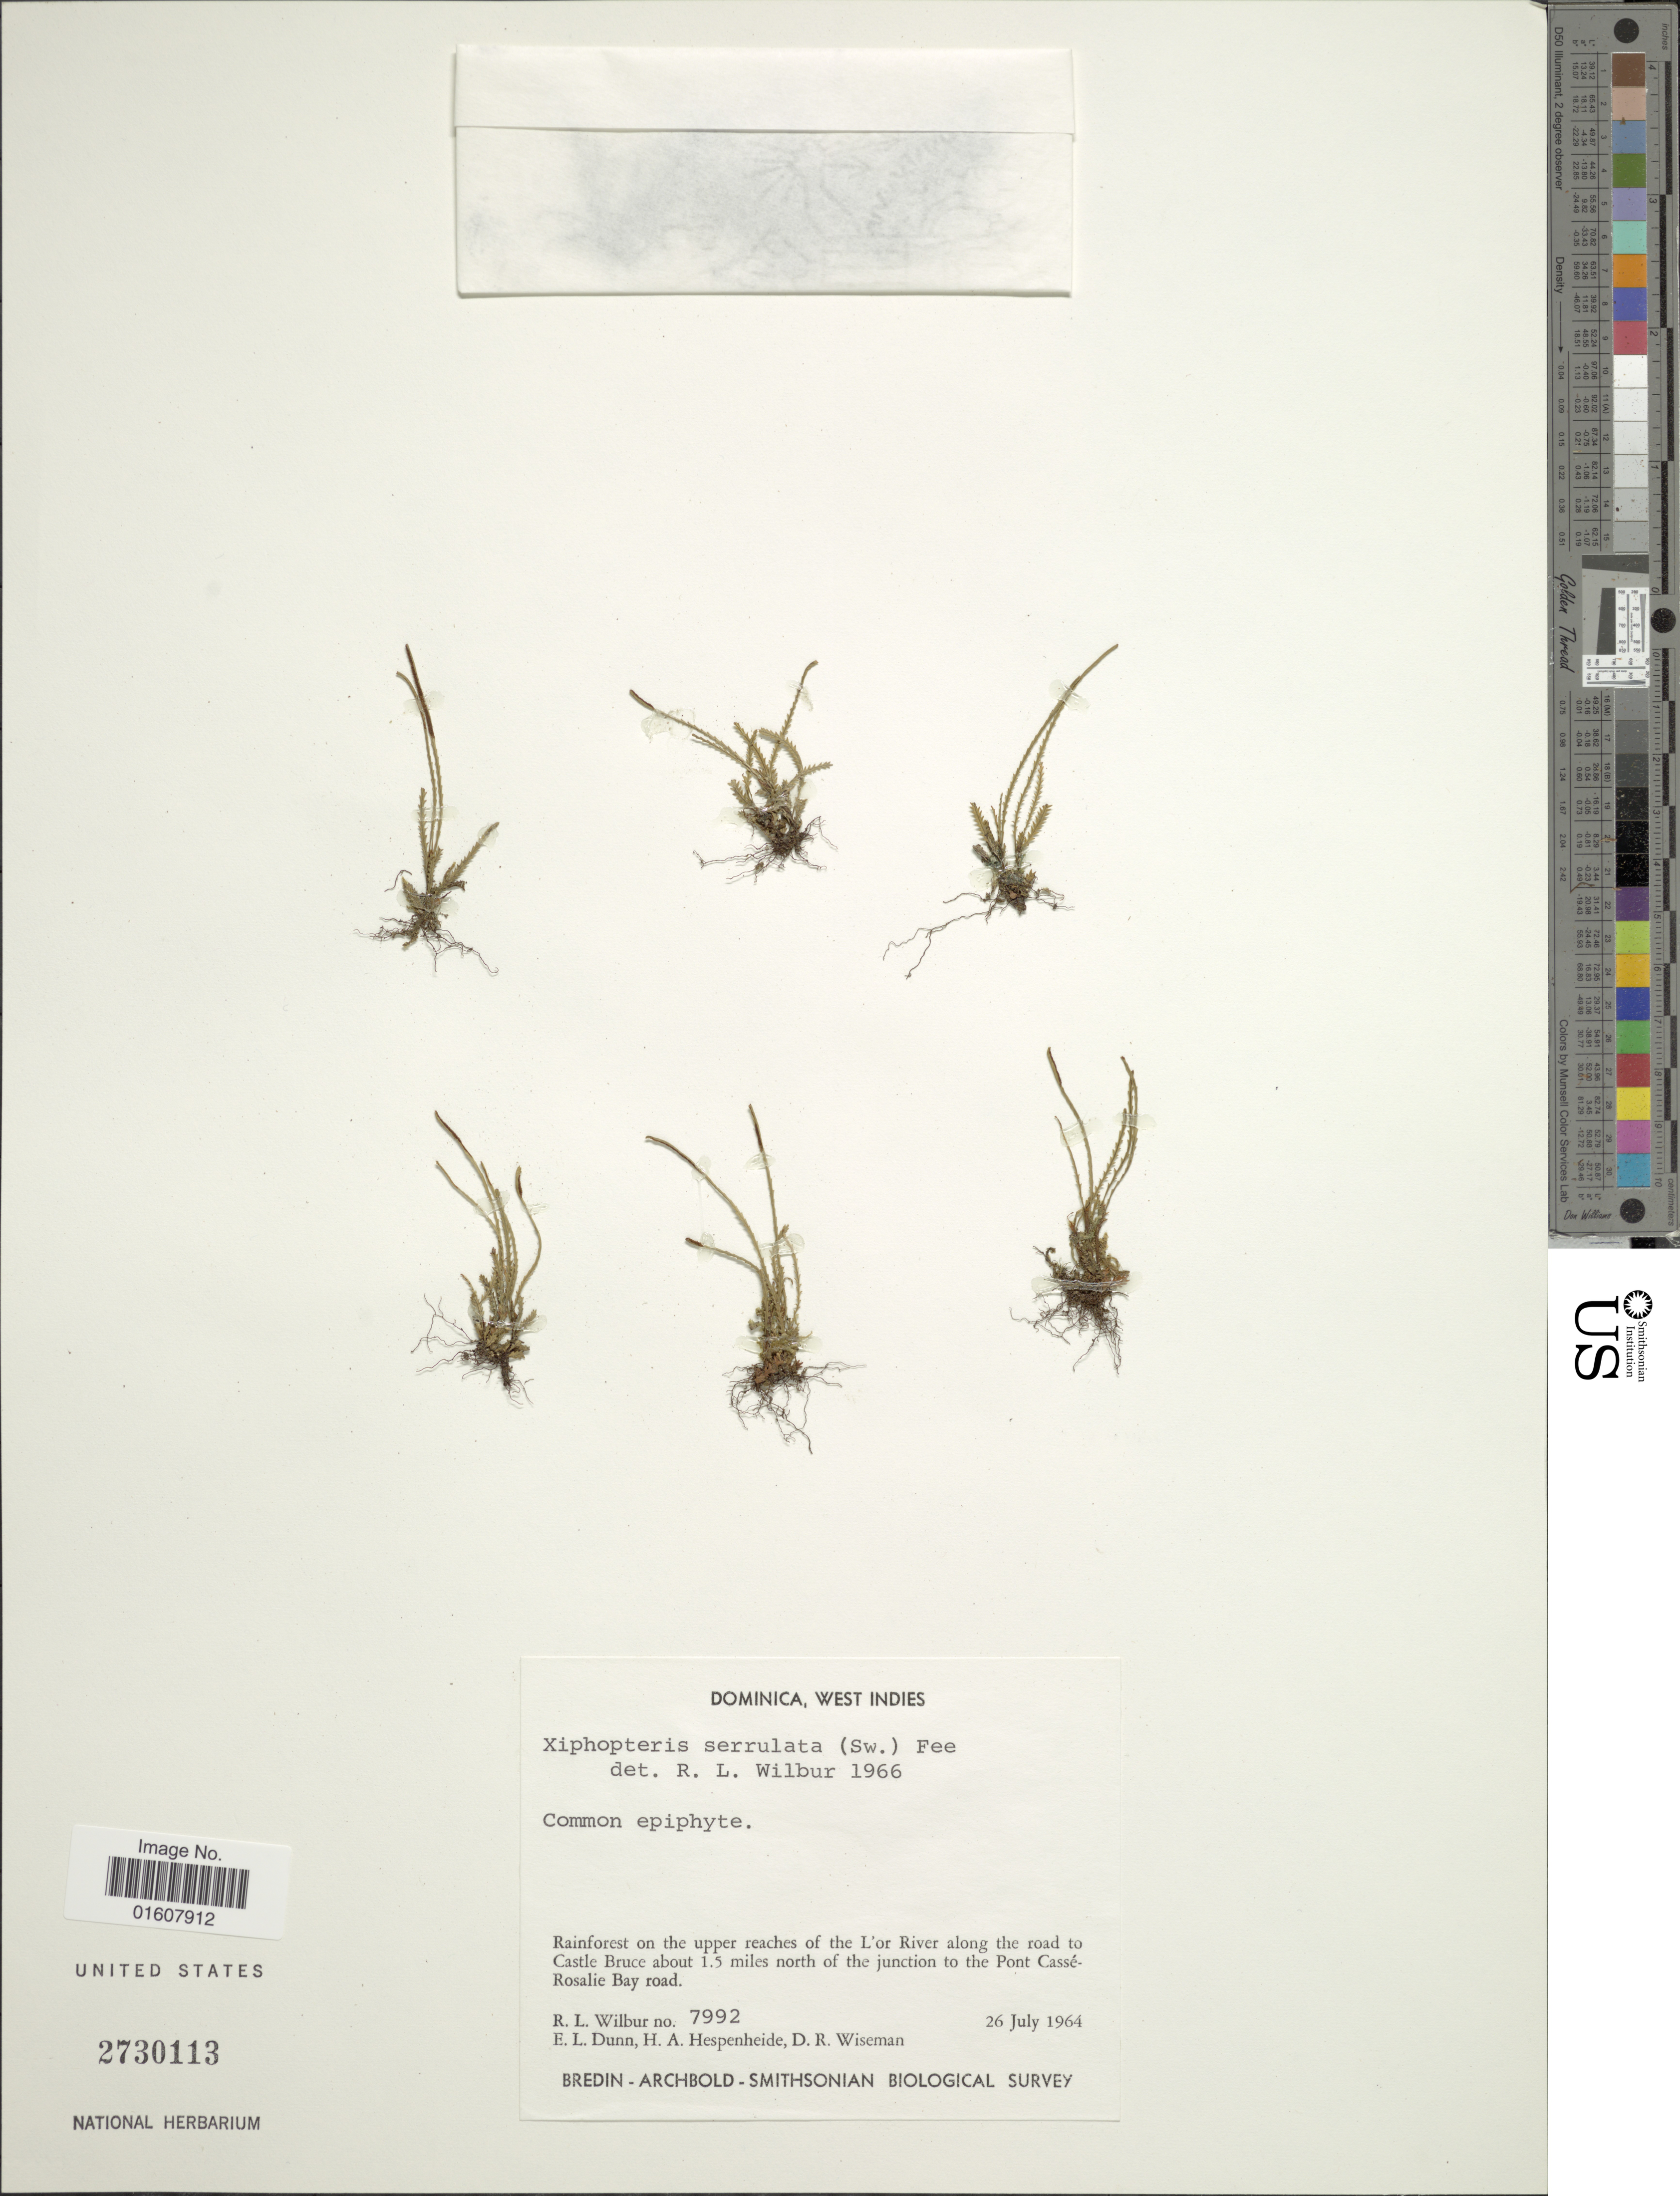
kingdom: Plantae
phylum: Tracheophyta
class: Polypodiopsida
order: Polypodiales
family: Polypodiaceae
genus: Cochlidium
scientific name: Cochlidium serrulatum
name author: (Sw.) L.E. Bishop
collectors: R. L. Wilbur, E. Dunn, H. A. Hespenheide & D. R. Wiseman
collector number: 7992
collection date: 1964-07-26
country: Dominica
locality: Rainforest on the upper reaches of the L'or River along the road to Castle Bruce about 1.5 miles north of the junction to the Pont Cassé-Rosalie Bay road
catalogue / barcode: US 2730113